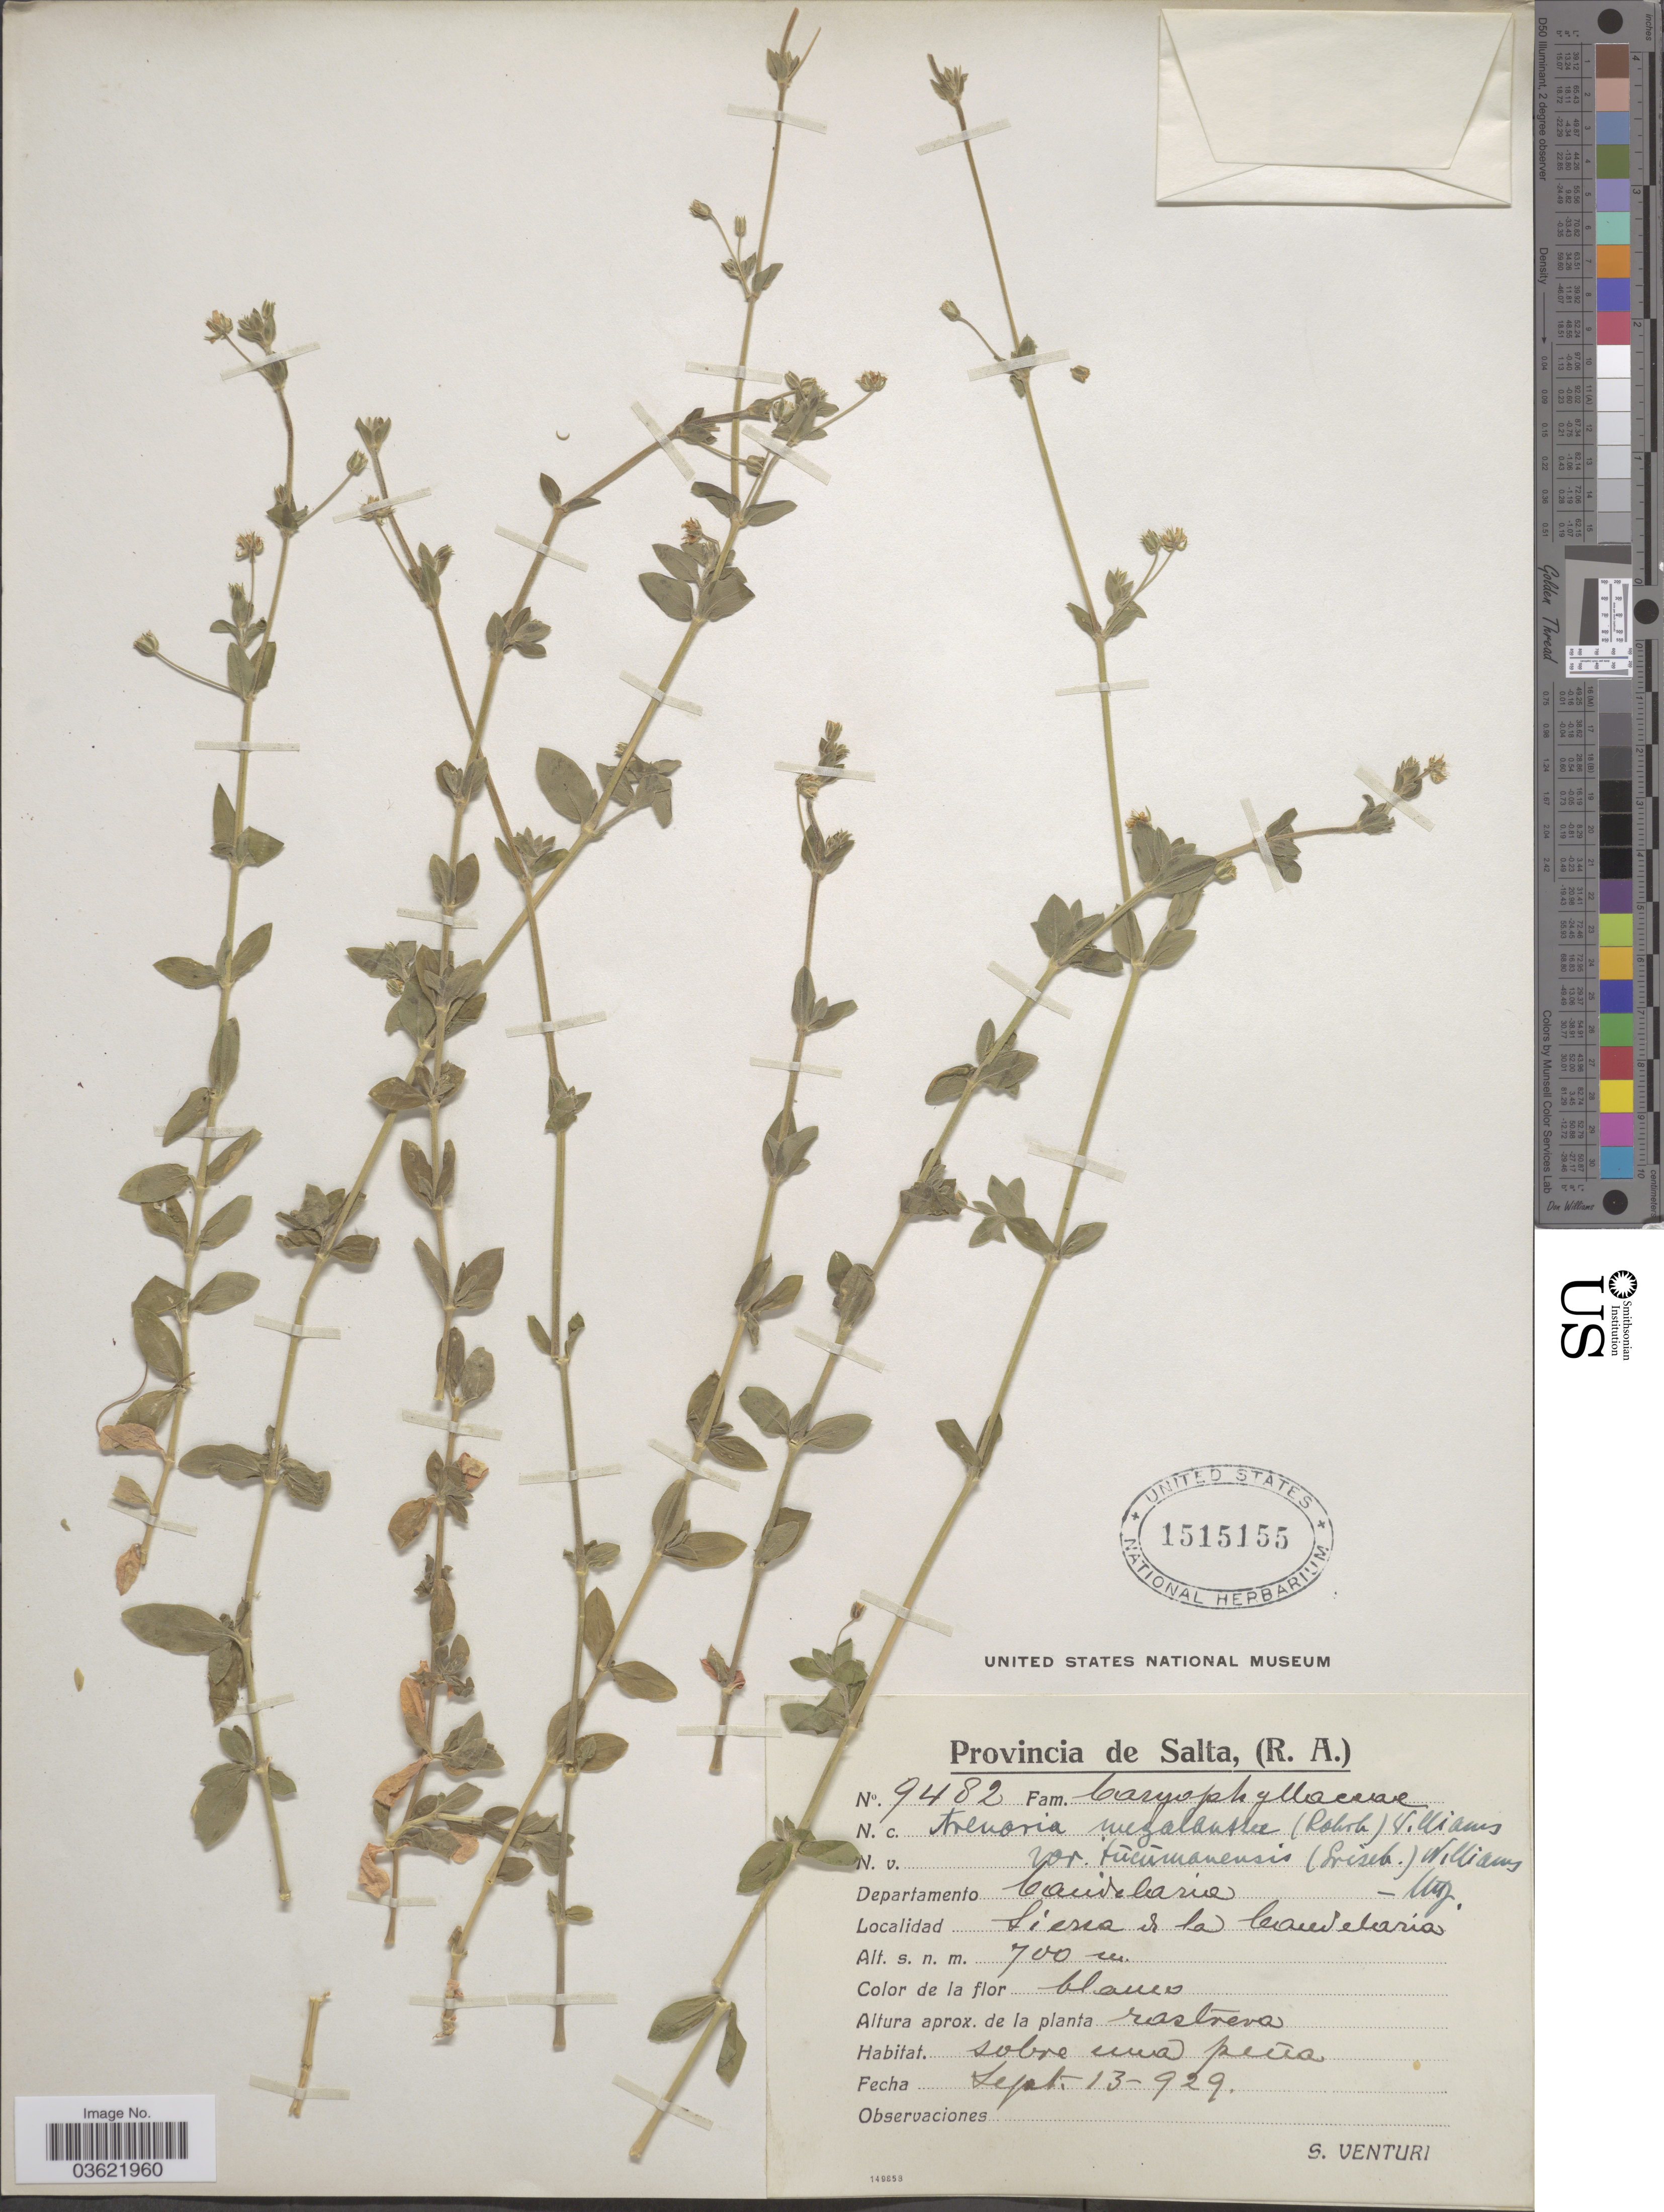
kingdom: Plantae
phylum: Tracheophyta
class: Magnoliopsida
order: Caryophyllales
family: Caryophyllaceae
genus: Arenaria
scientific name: Arenaria megalantha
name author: (Rohrb.) F.N. Williams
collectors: S. Venturi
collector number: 9482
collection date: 1929-09-13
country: Argentina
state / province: Salta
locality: Departamento Candelaria. Sierra de la Candelaria.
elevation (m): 700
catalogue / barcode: US 1515155